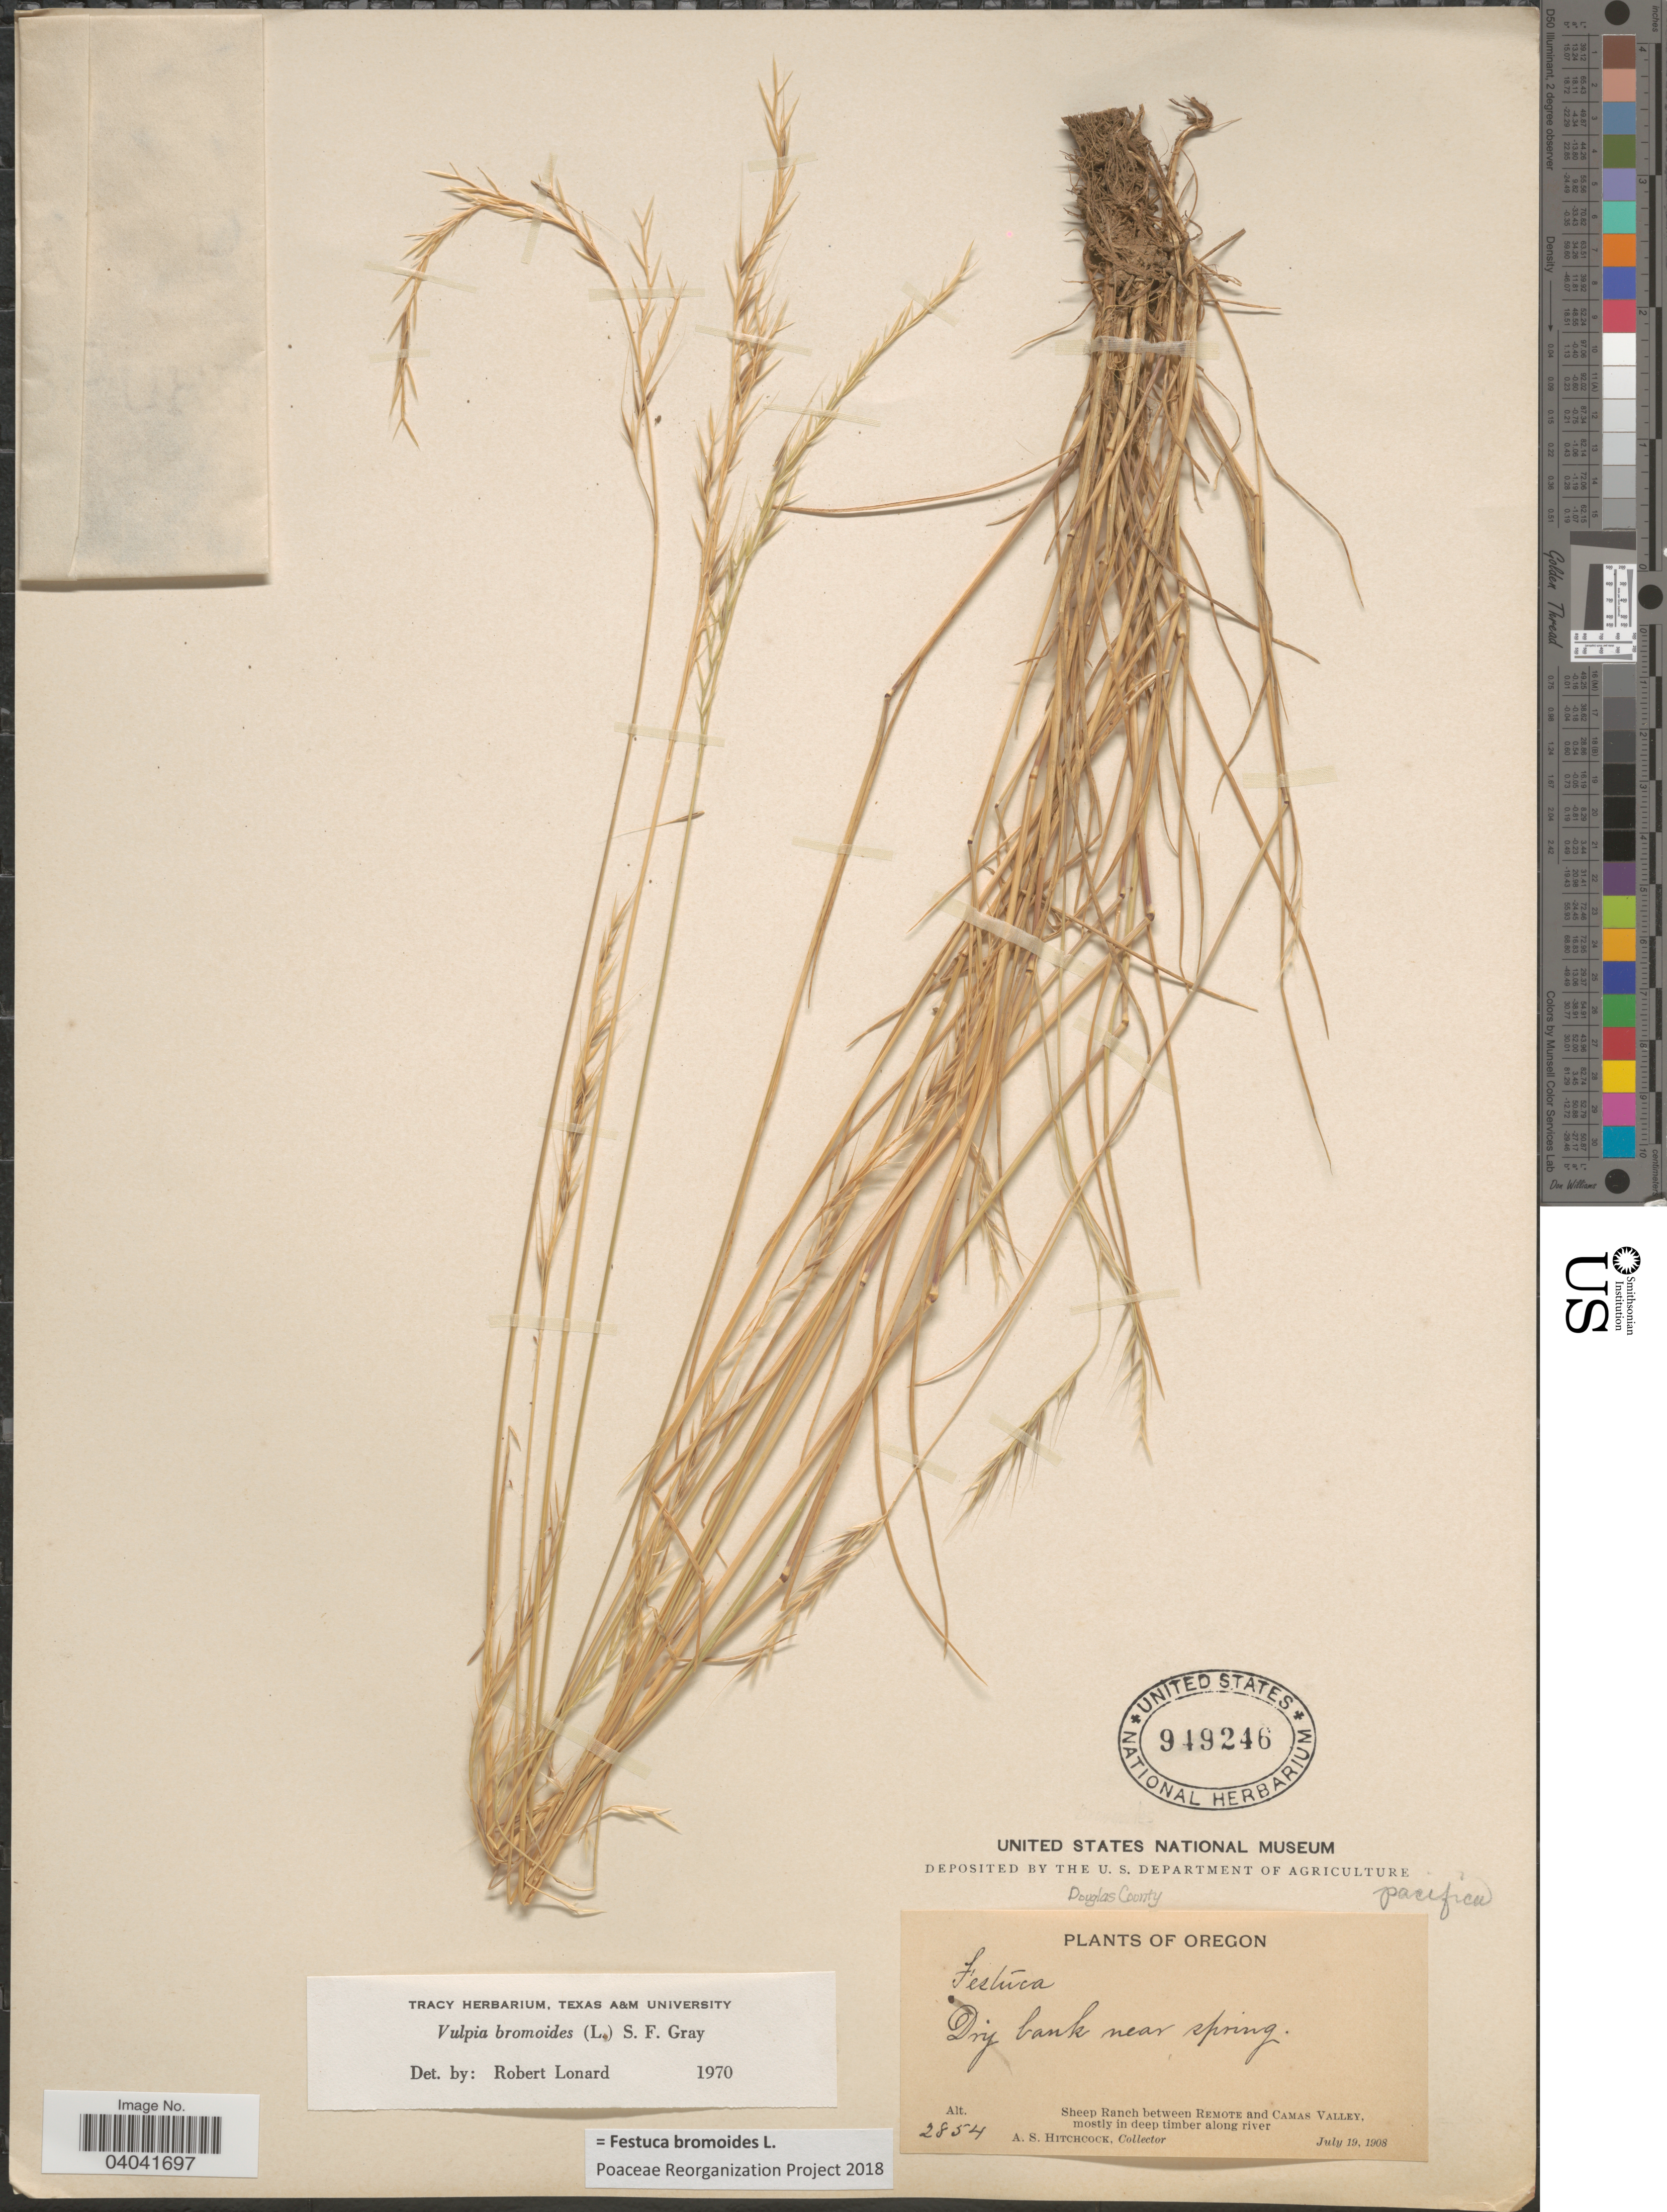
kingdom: Plantae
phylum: Tracheophyta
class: Liliopsida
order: Poales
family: Poaceae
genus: Festuca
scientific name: Festuca bromoides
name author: L.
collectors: A. S. Hitchcock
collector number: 2854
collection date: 1908-07-19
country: United States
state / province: Oregon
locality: Douglas County. Sheep Ranch between Remote and Camas Valley, mostly in deep timber along river.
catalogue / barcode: US 949246